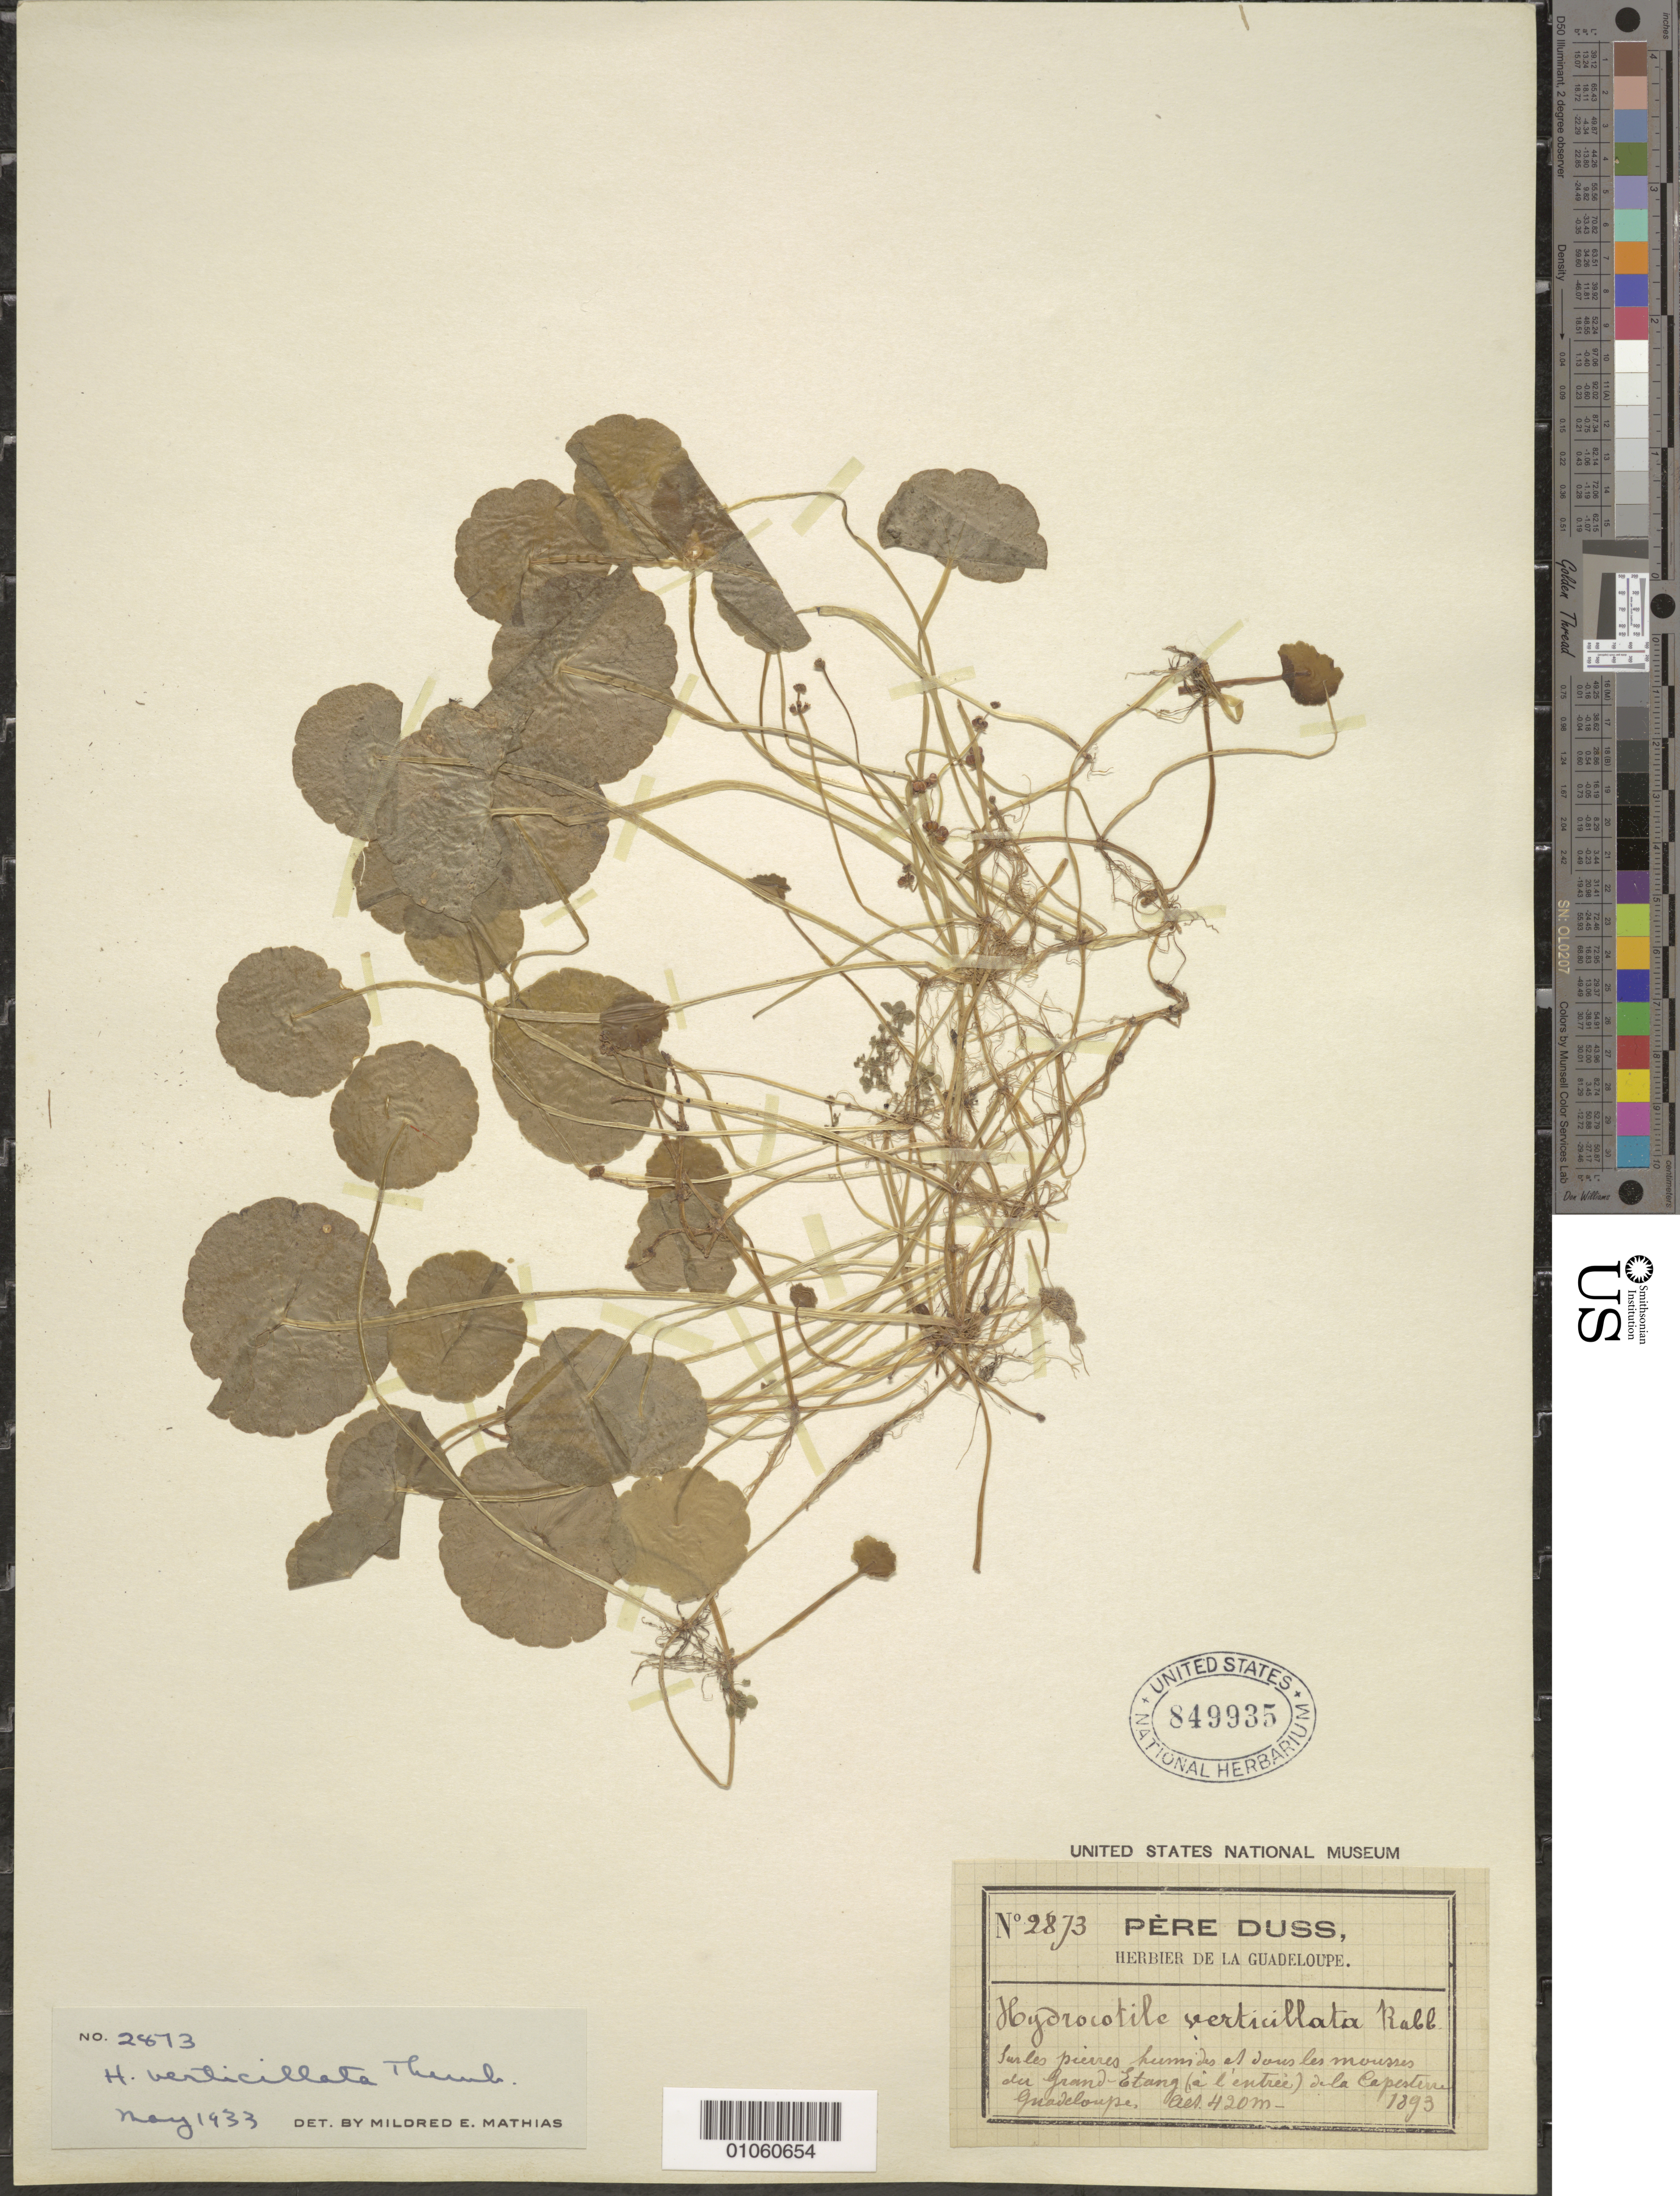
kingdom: Plantae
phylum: Tracheophyta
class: Magnoliopsida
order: Apiales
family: Araliaceae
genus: Hydrocotyle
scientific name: Hydrocotyle verticillata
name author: Thunb.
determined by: Mathias, M. E.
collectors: Père Duss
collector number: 2873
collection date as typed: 1893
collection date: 1893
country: Guadeloupe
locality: Grand Etang de la Capesterre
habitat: Sur les pierres humides et sous les mousses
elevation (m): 400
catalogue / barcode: US 848935